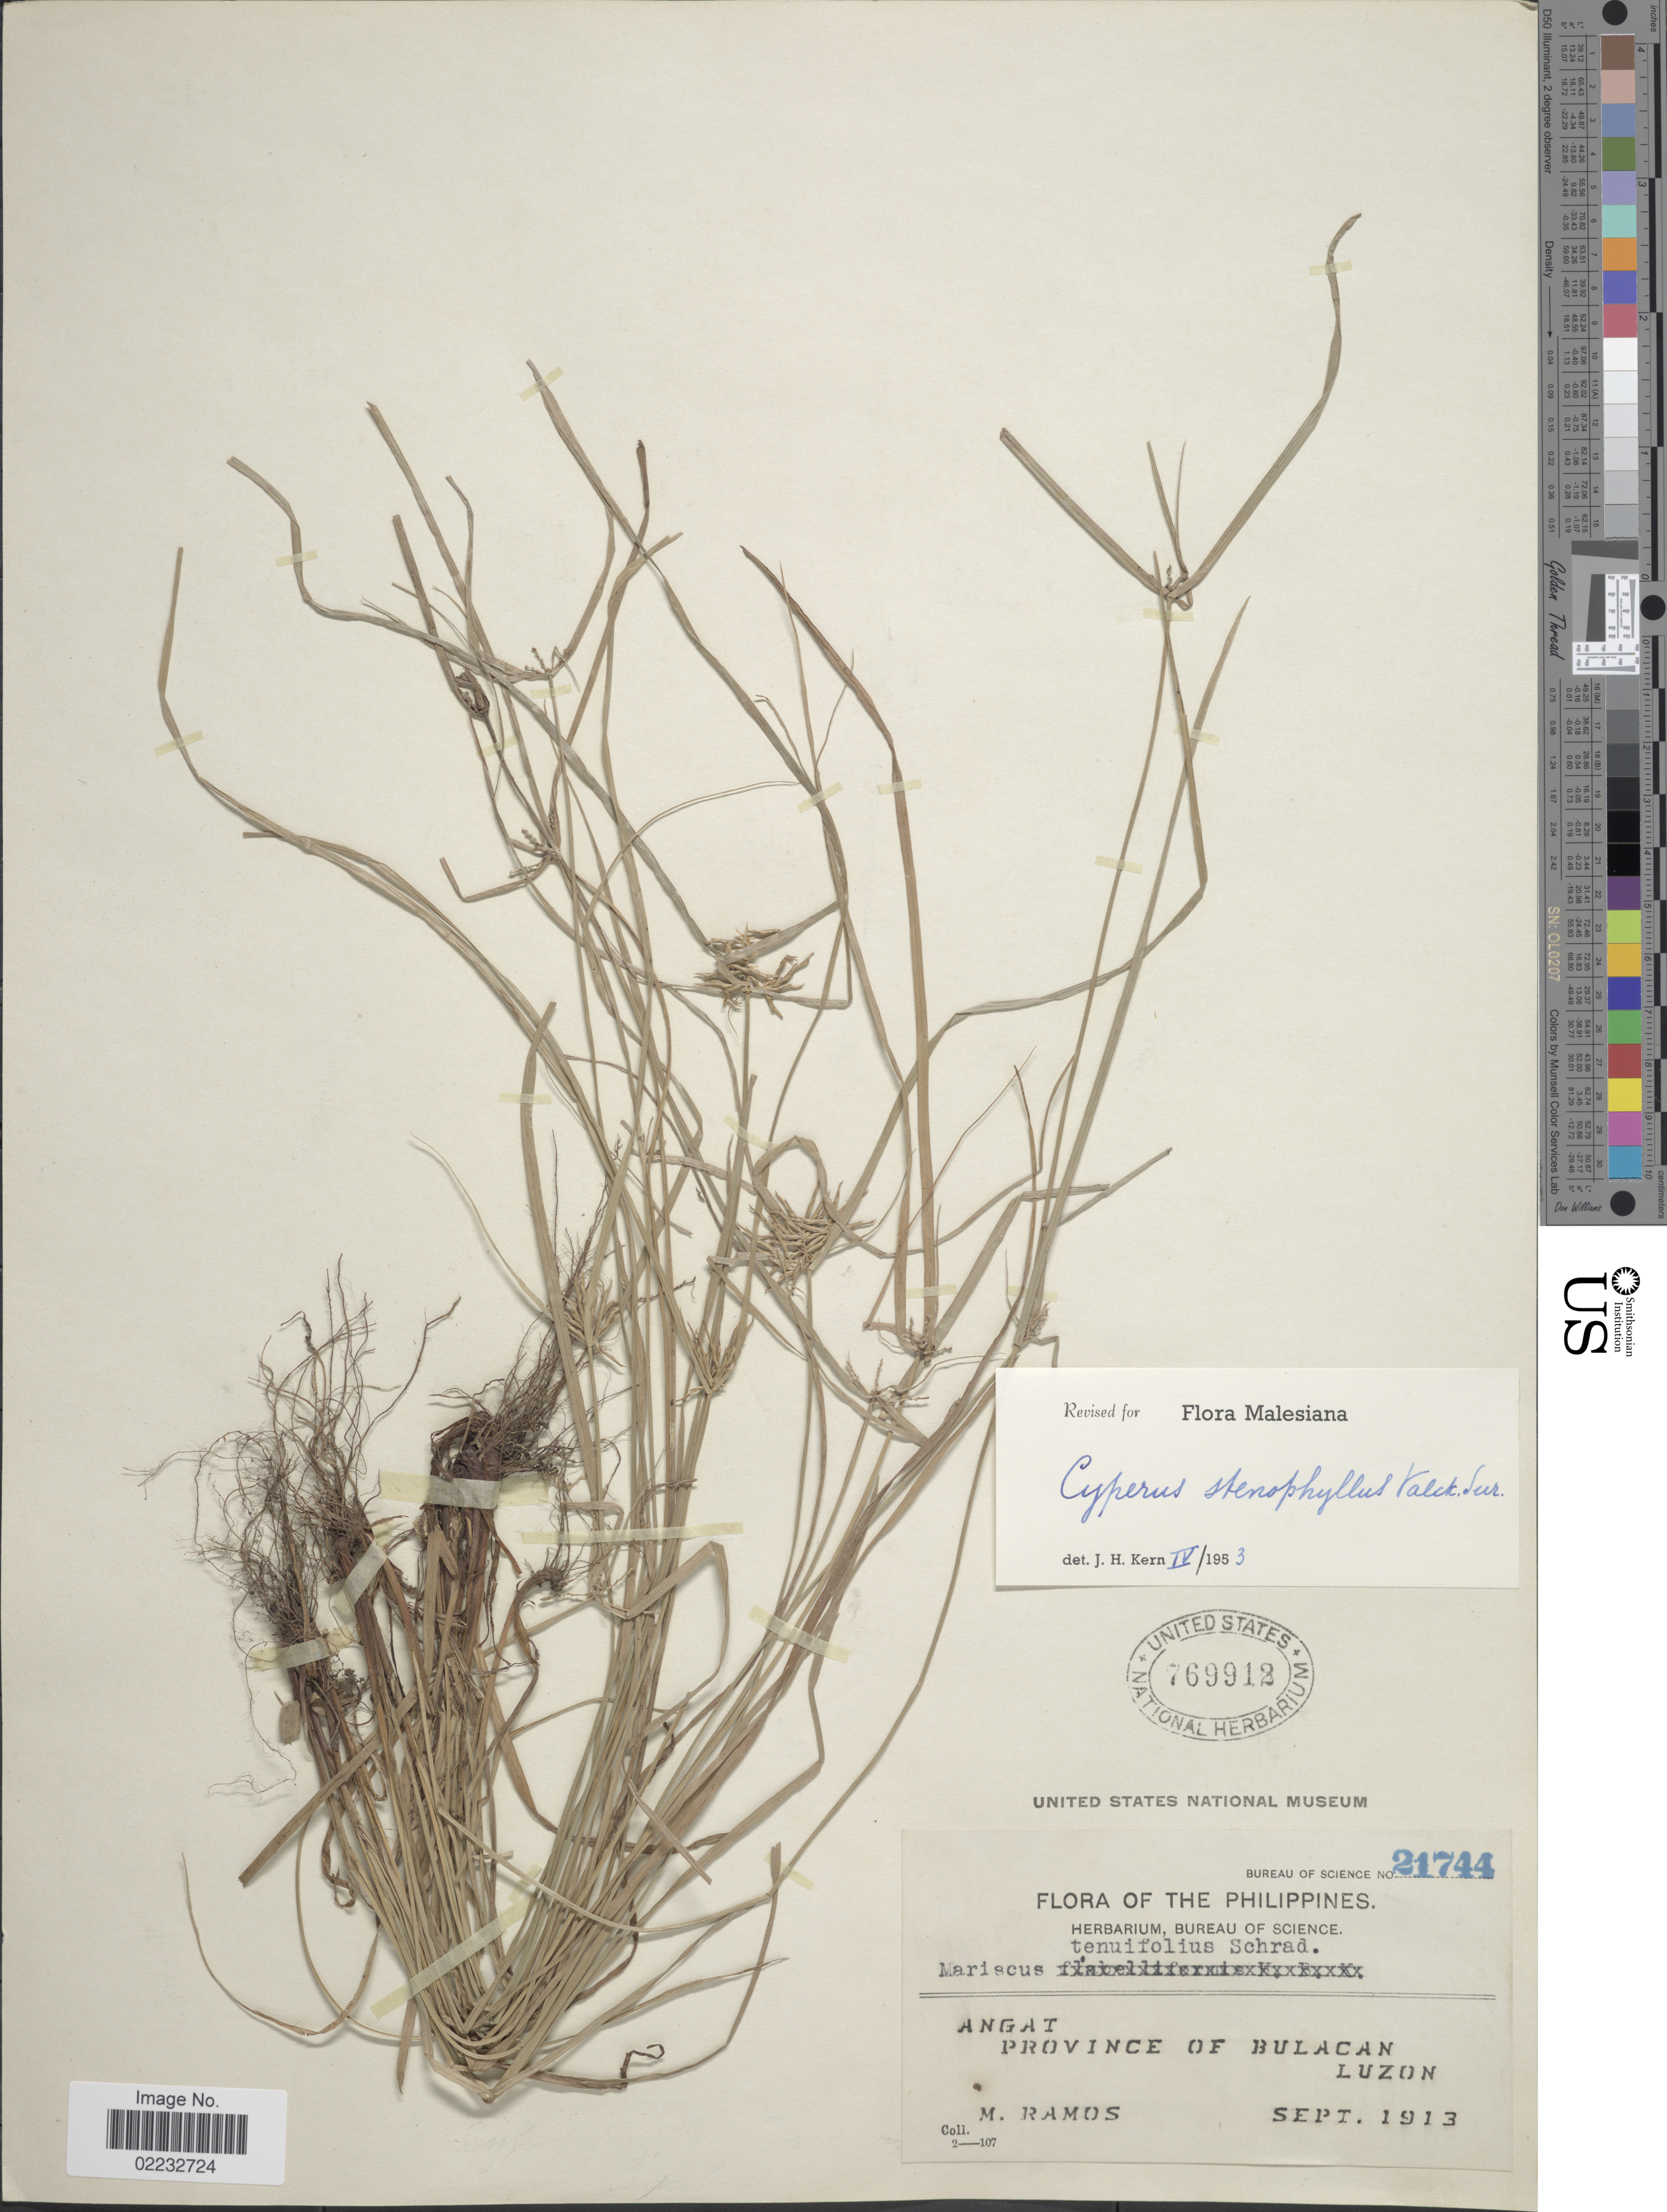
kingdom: Plantae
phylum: Tracheophyta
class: Liliopsida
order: Poales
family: Cyperaceae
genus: Cyperus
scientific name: Cyperus stenophyllus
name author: Valck. Sur.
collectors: M. Ramos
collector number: Bureau of Science 21744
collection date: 1913-09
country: Philippines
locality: Angat. Province of Bulacan, Luzon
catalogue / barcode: US 769912